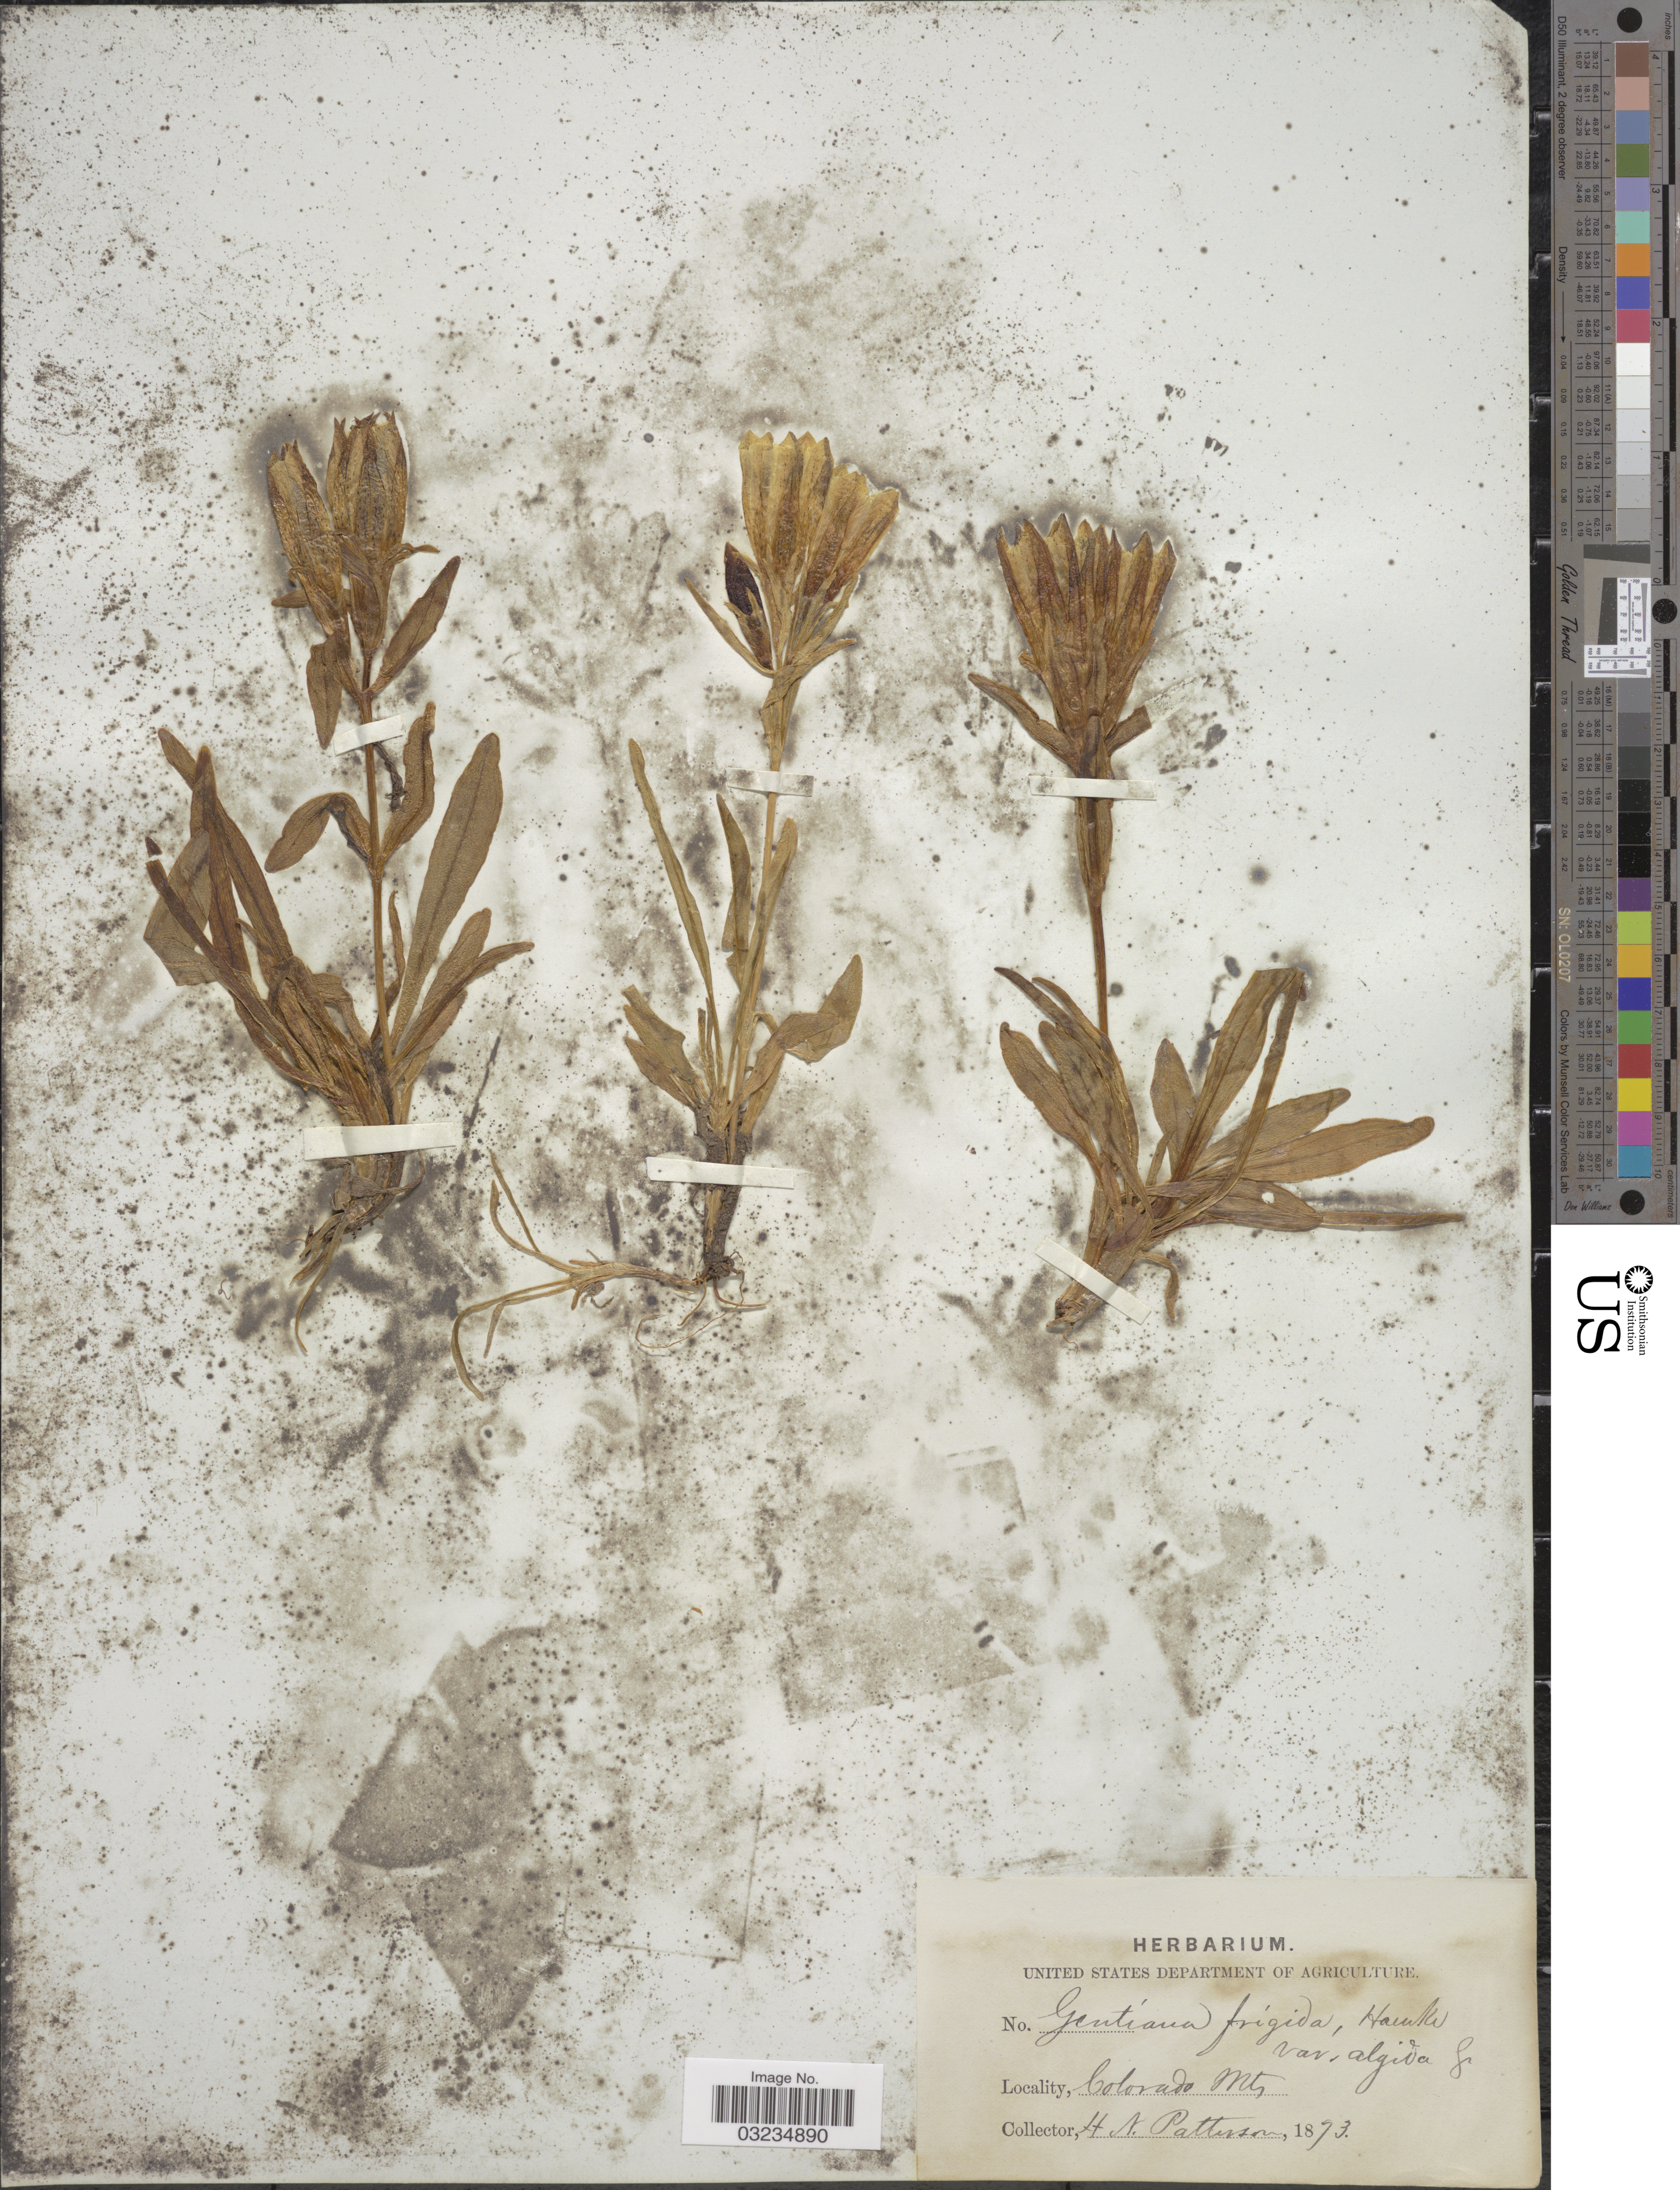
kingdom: Plantae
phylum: Tracheophyta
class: Magnoliopsida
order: Gentianales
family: Gentianaceae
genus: Gentiana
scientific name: Gentiana romanzovii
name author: Ledeb. ex Bunge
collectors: H. N. Patterson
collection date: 1873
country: United States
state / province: Colorado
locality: Colorado Mts.